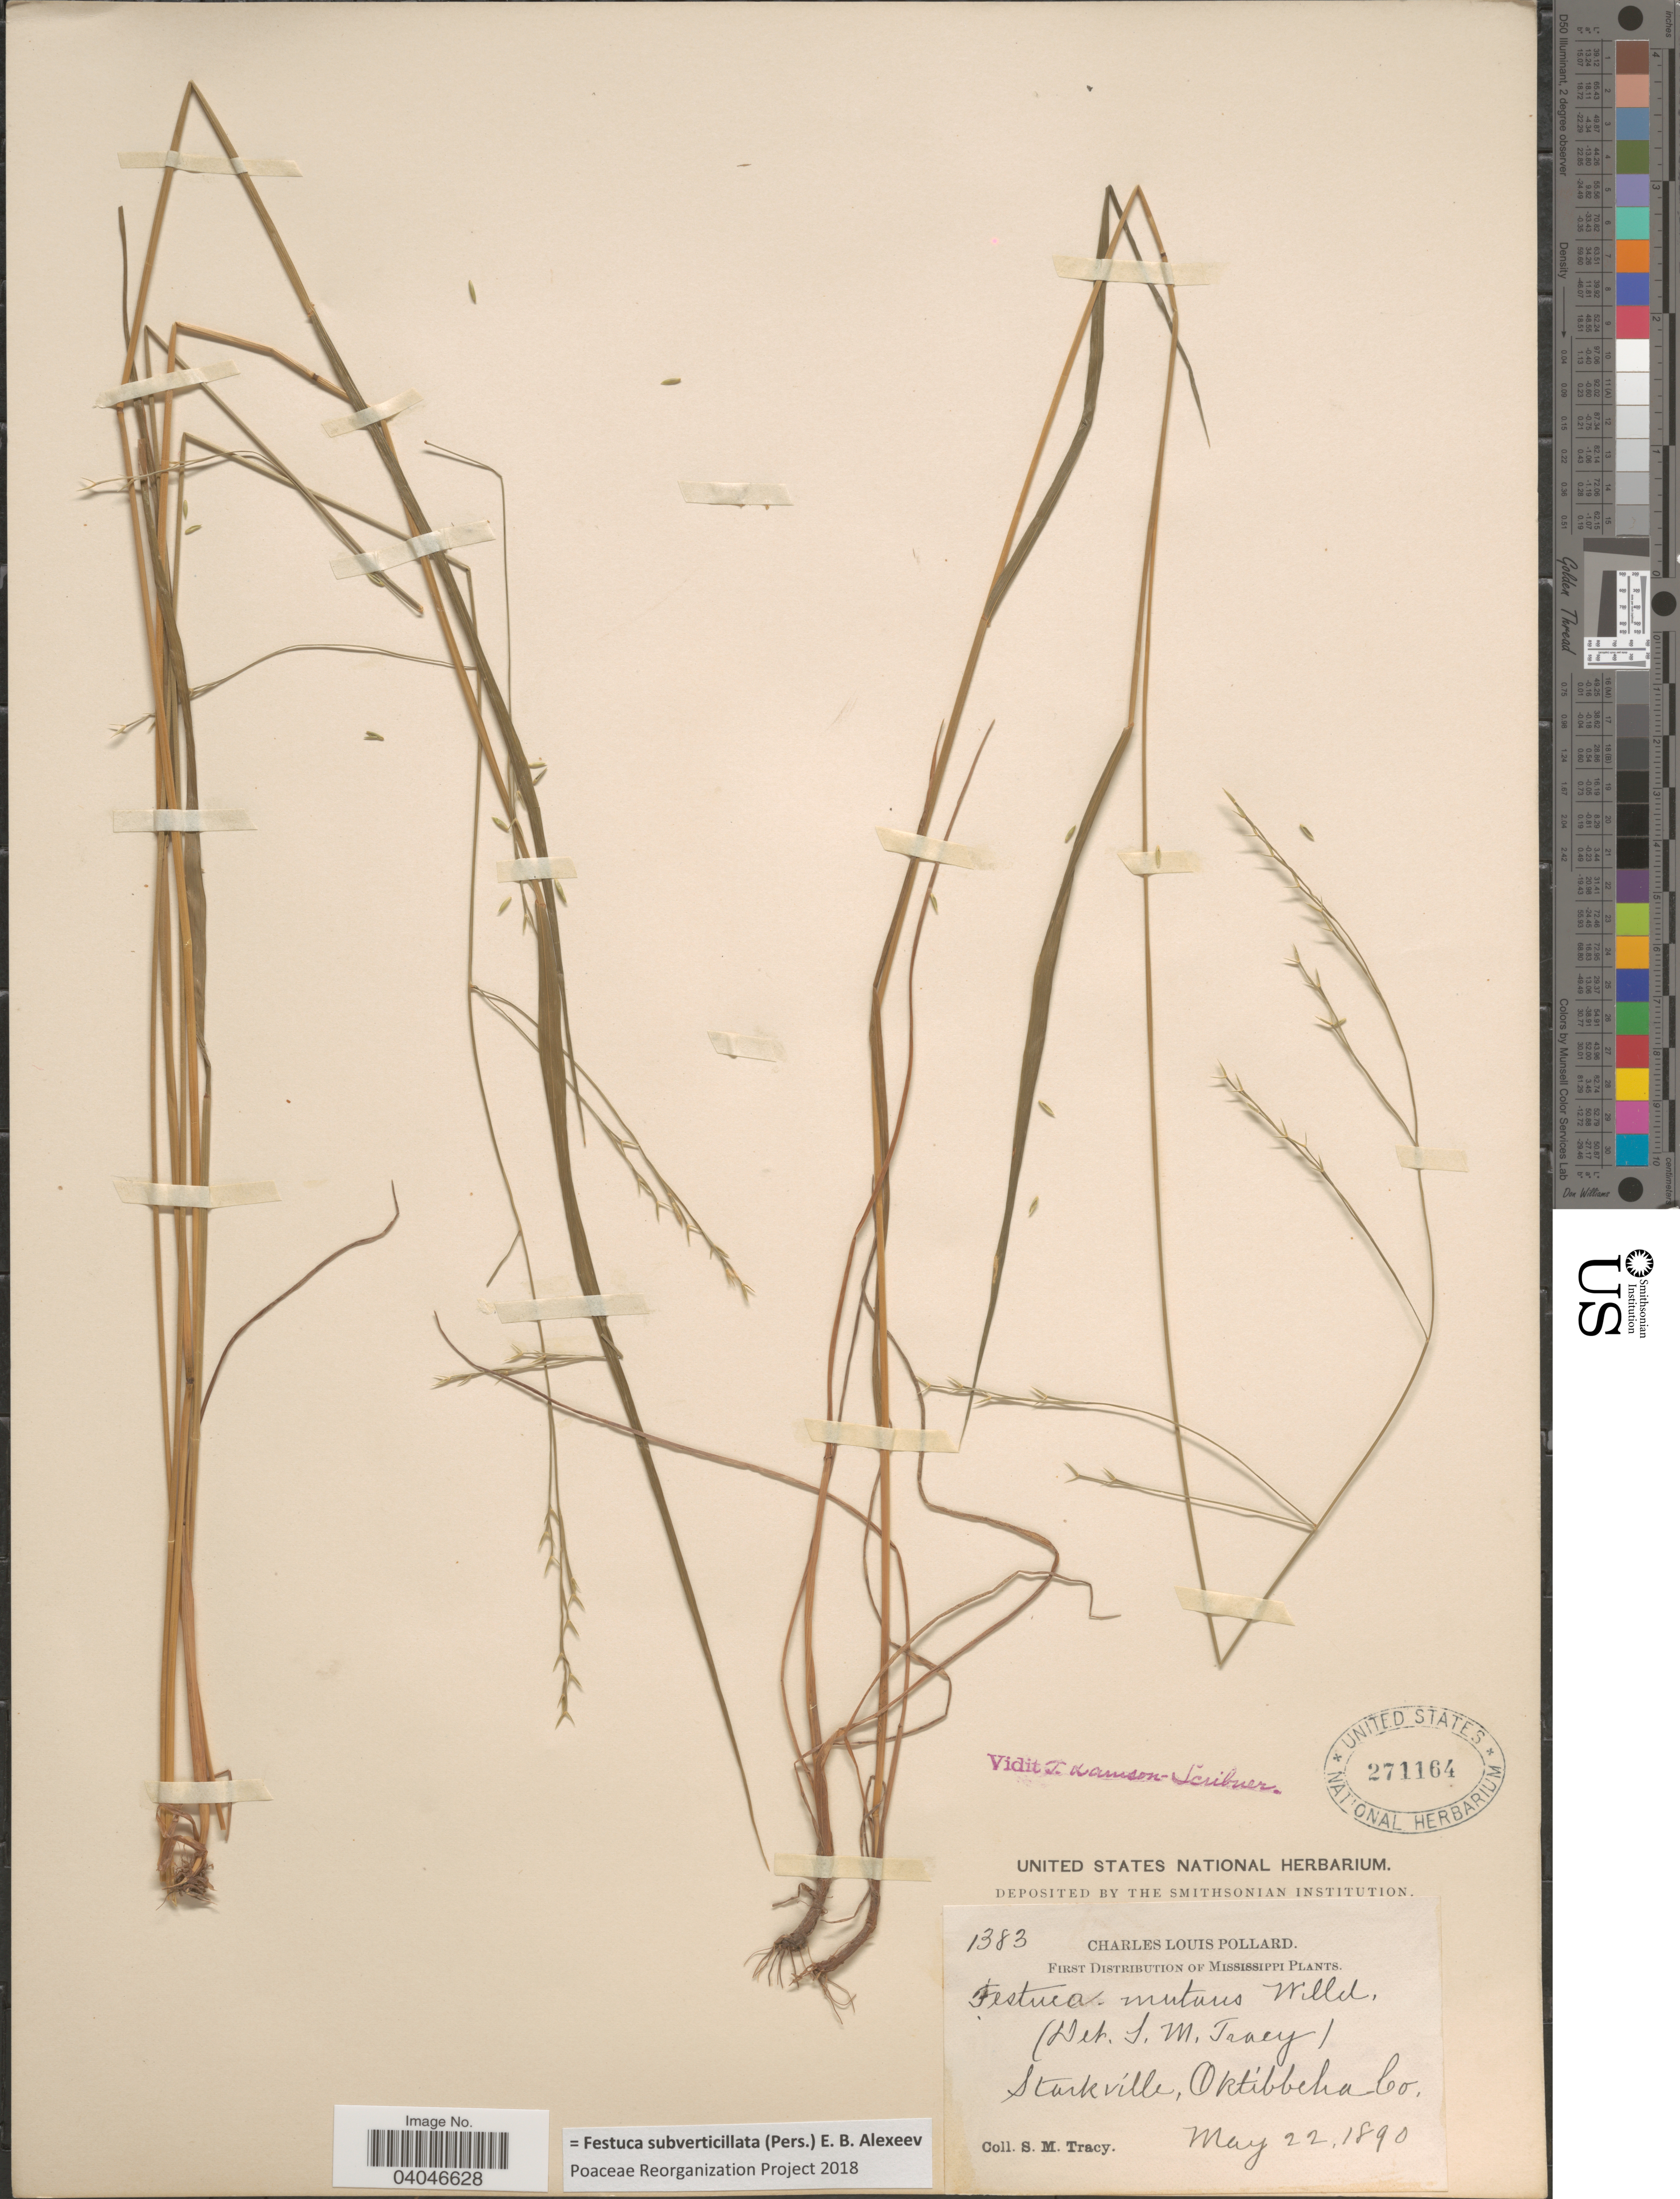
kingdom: Plantae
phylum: Tracheophyta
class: Liliopsida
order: Poales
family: Poaceae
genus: Festuca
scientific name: Festuca subverticillata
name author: (Pers.) E.B. Alexeev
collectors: S. M. Tracy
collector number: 1383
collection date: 1890-05-22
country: United States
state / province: Mississippi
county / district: Oktibbeha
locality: Starkville, Okitebbeha Co.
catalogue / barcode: US 271164